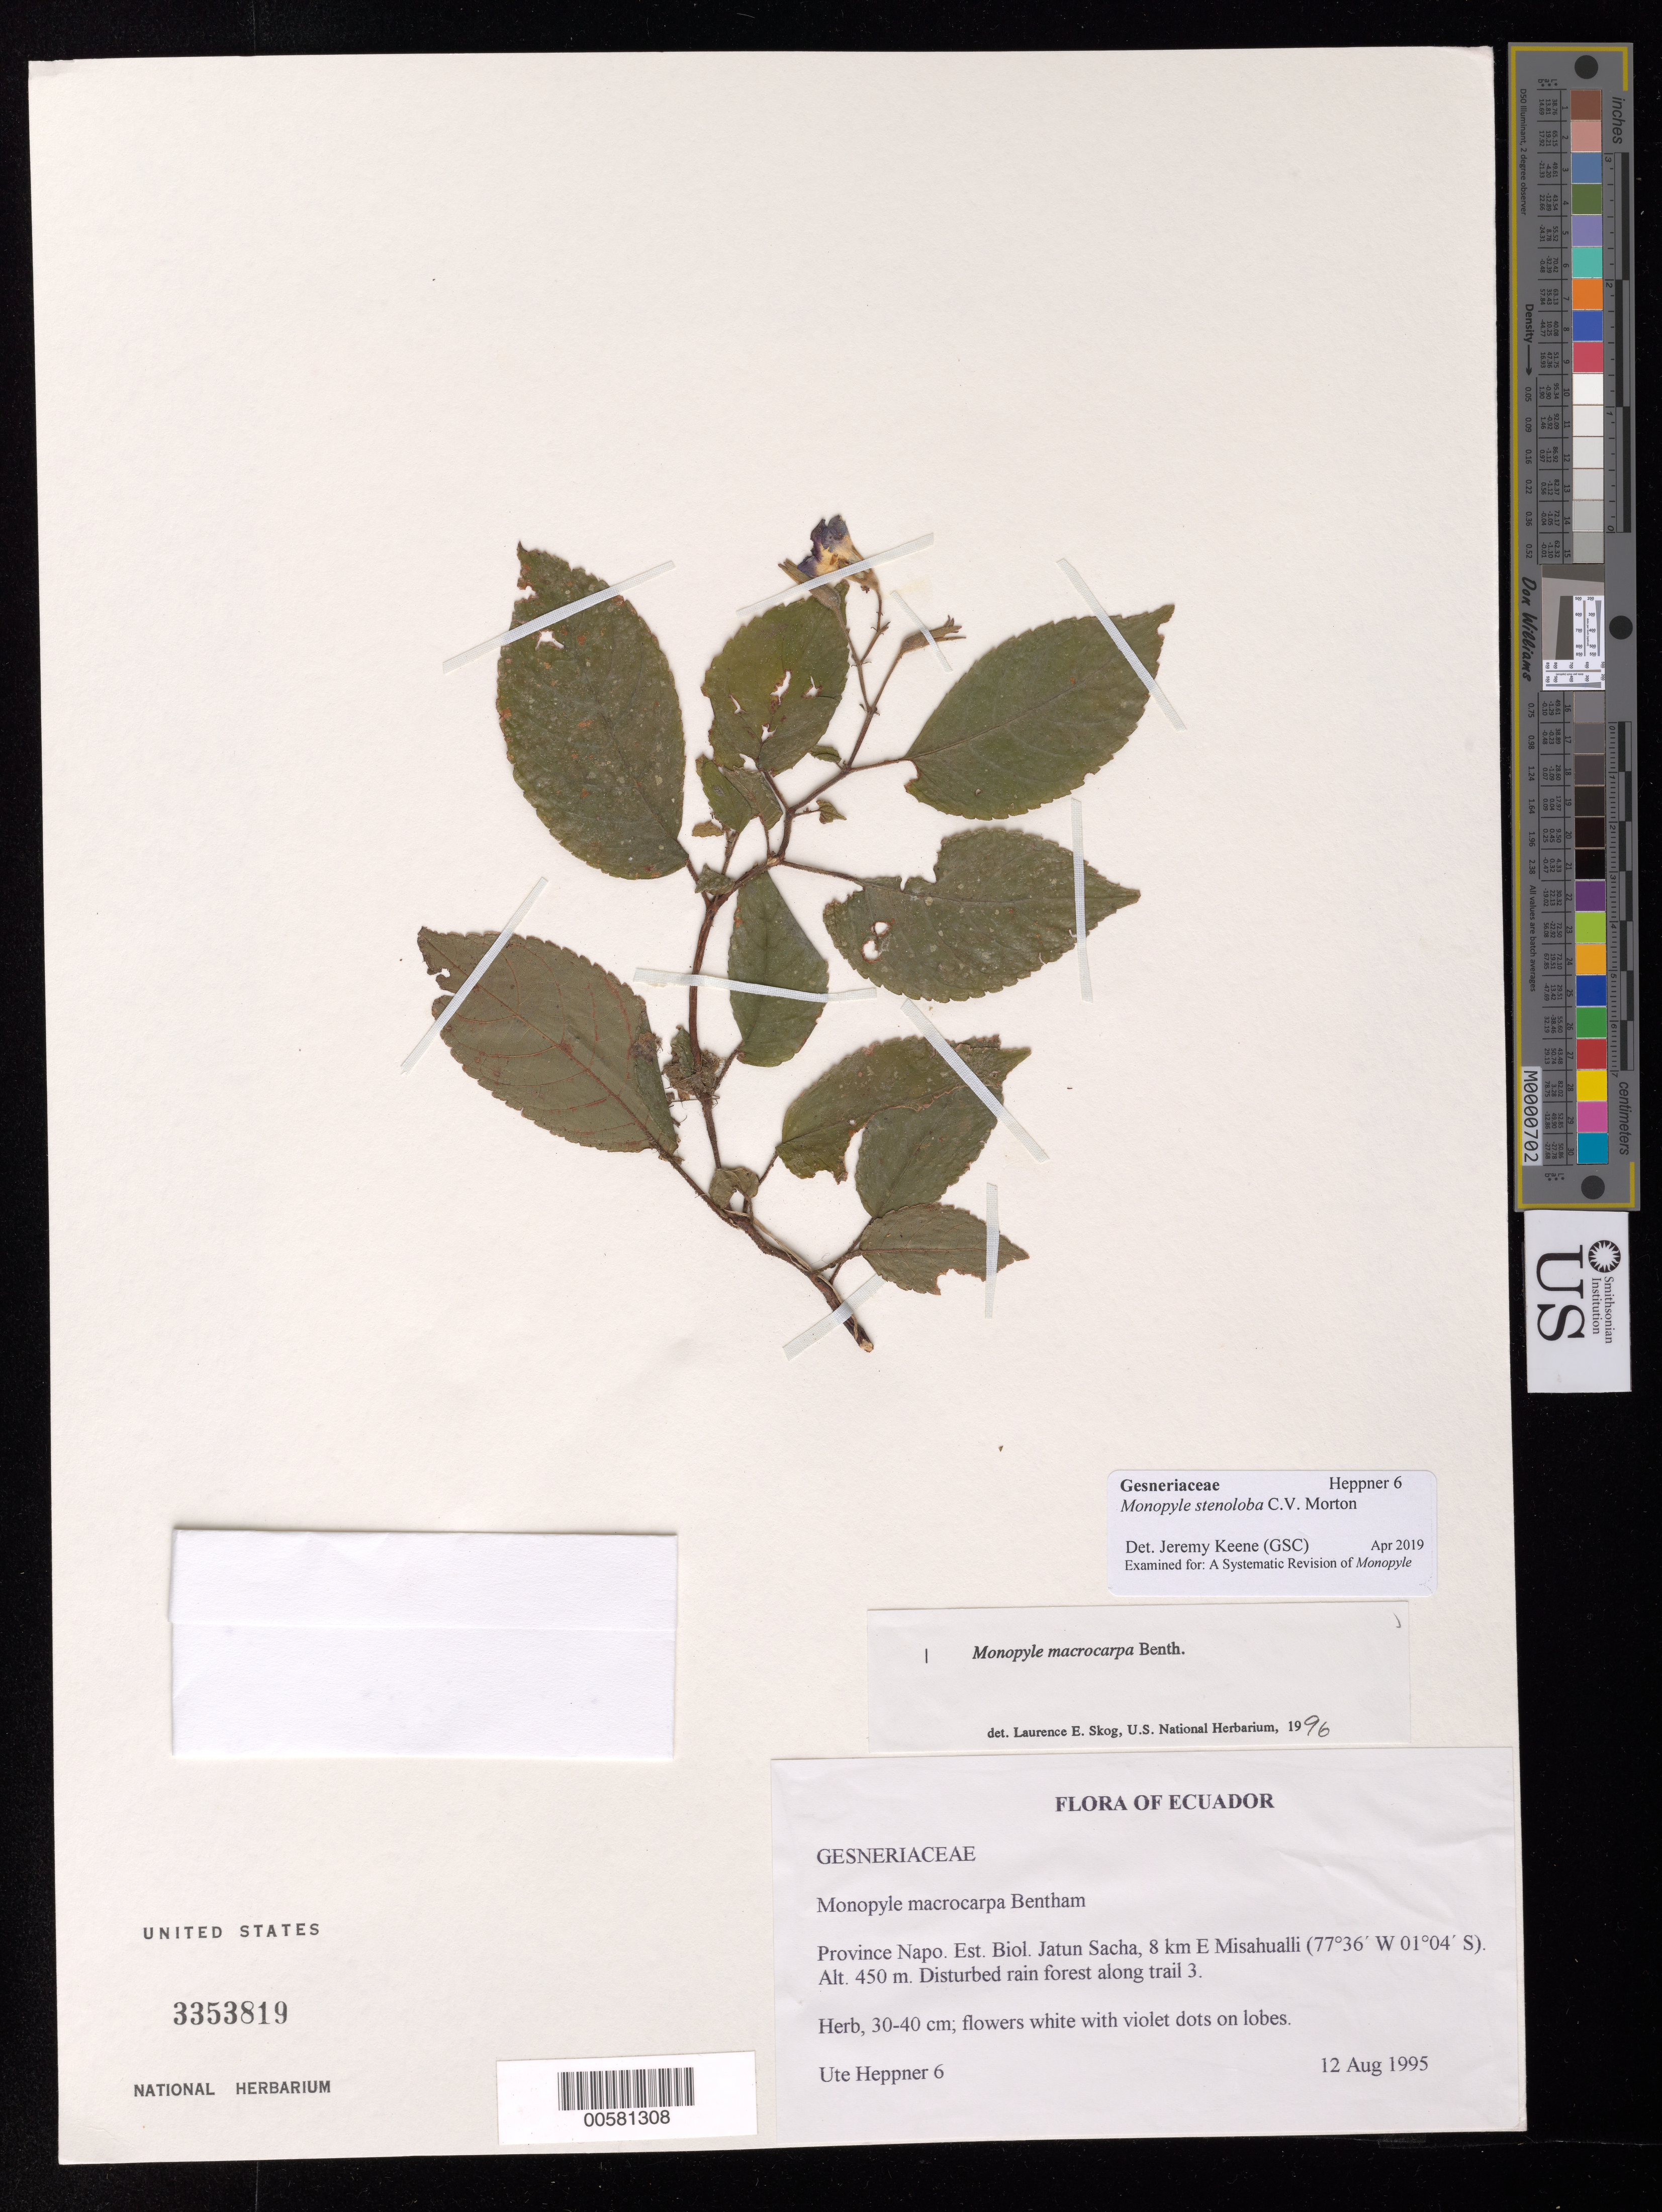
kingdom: Plantae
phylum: Tracheophyta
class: Magnoliopsida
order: Lamiales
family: Gesneriaceae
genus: Monopyle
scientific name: Monopyle stenoloba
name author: C.V. Morton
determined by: Keene, J.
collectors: U. Heppner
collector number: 6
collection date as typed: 12 Aug 1995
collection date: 1995-08-12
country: Ecuador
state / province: Napo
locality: Est. Biol. Jatun Sacha, 8 km E Misahualli; along trail 3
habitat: Disturbed rain forest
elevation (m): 450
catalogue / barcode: US 3353819